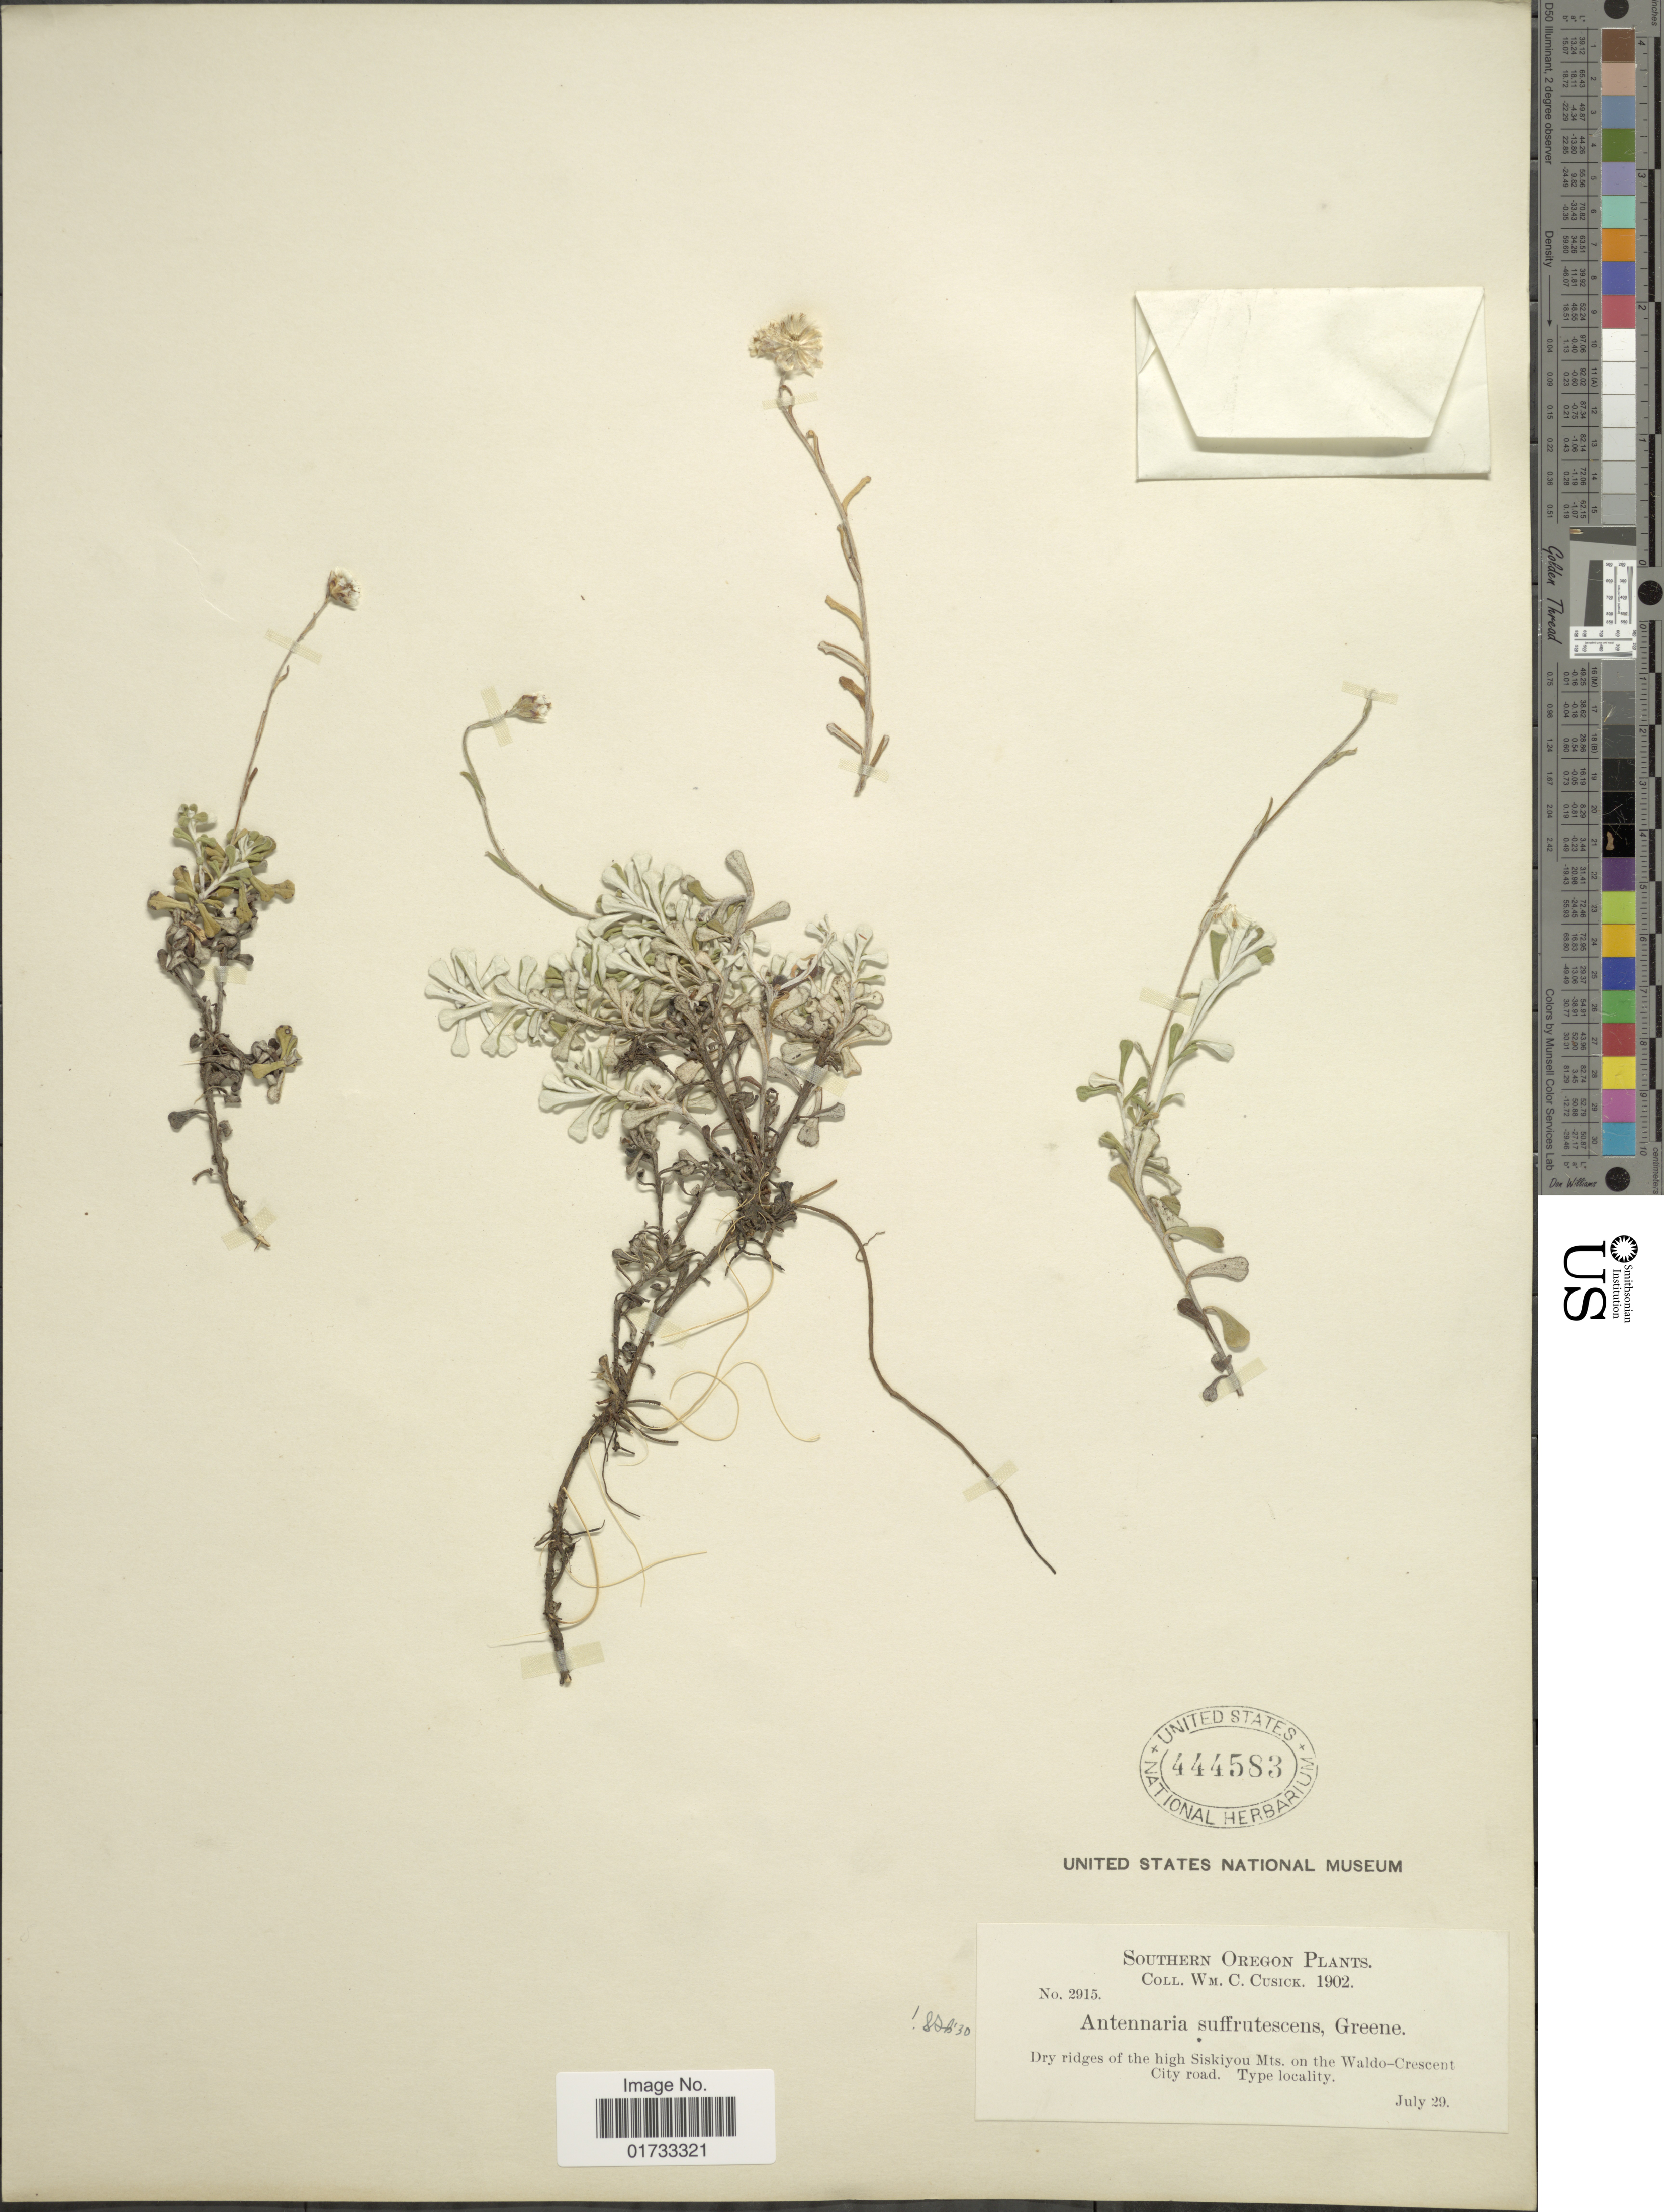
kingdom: Plantae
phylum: Tracheophyta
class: Magnoliopsida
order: Asterales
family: Asteraceae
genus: Antennaria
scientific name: Antennaria suffrutescens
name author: Greene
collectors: W. C. Cusick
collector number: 2915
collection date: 1902-07-20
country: United States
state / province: Oregon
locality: Southern Oregon, dry ridges of the high Siskiyou Mts. on the Waldo-Crescent City road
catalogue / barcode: US 444583